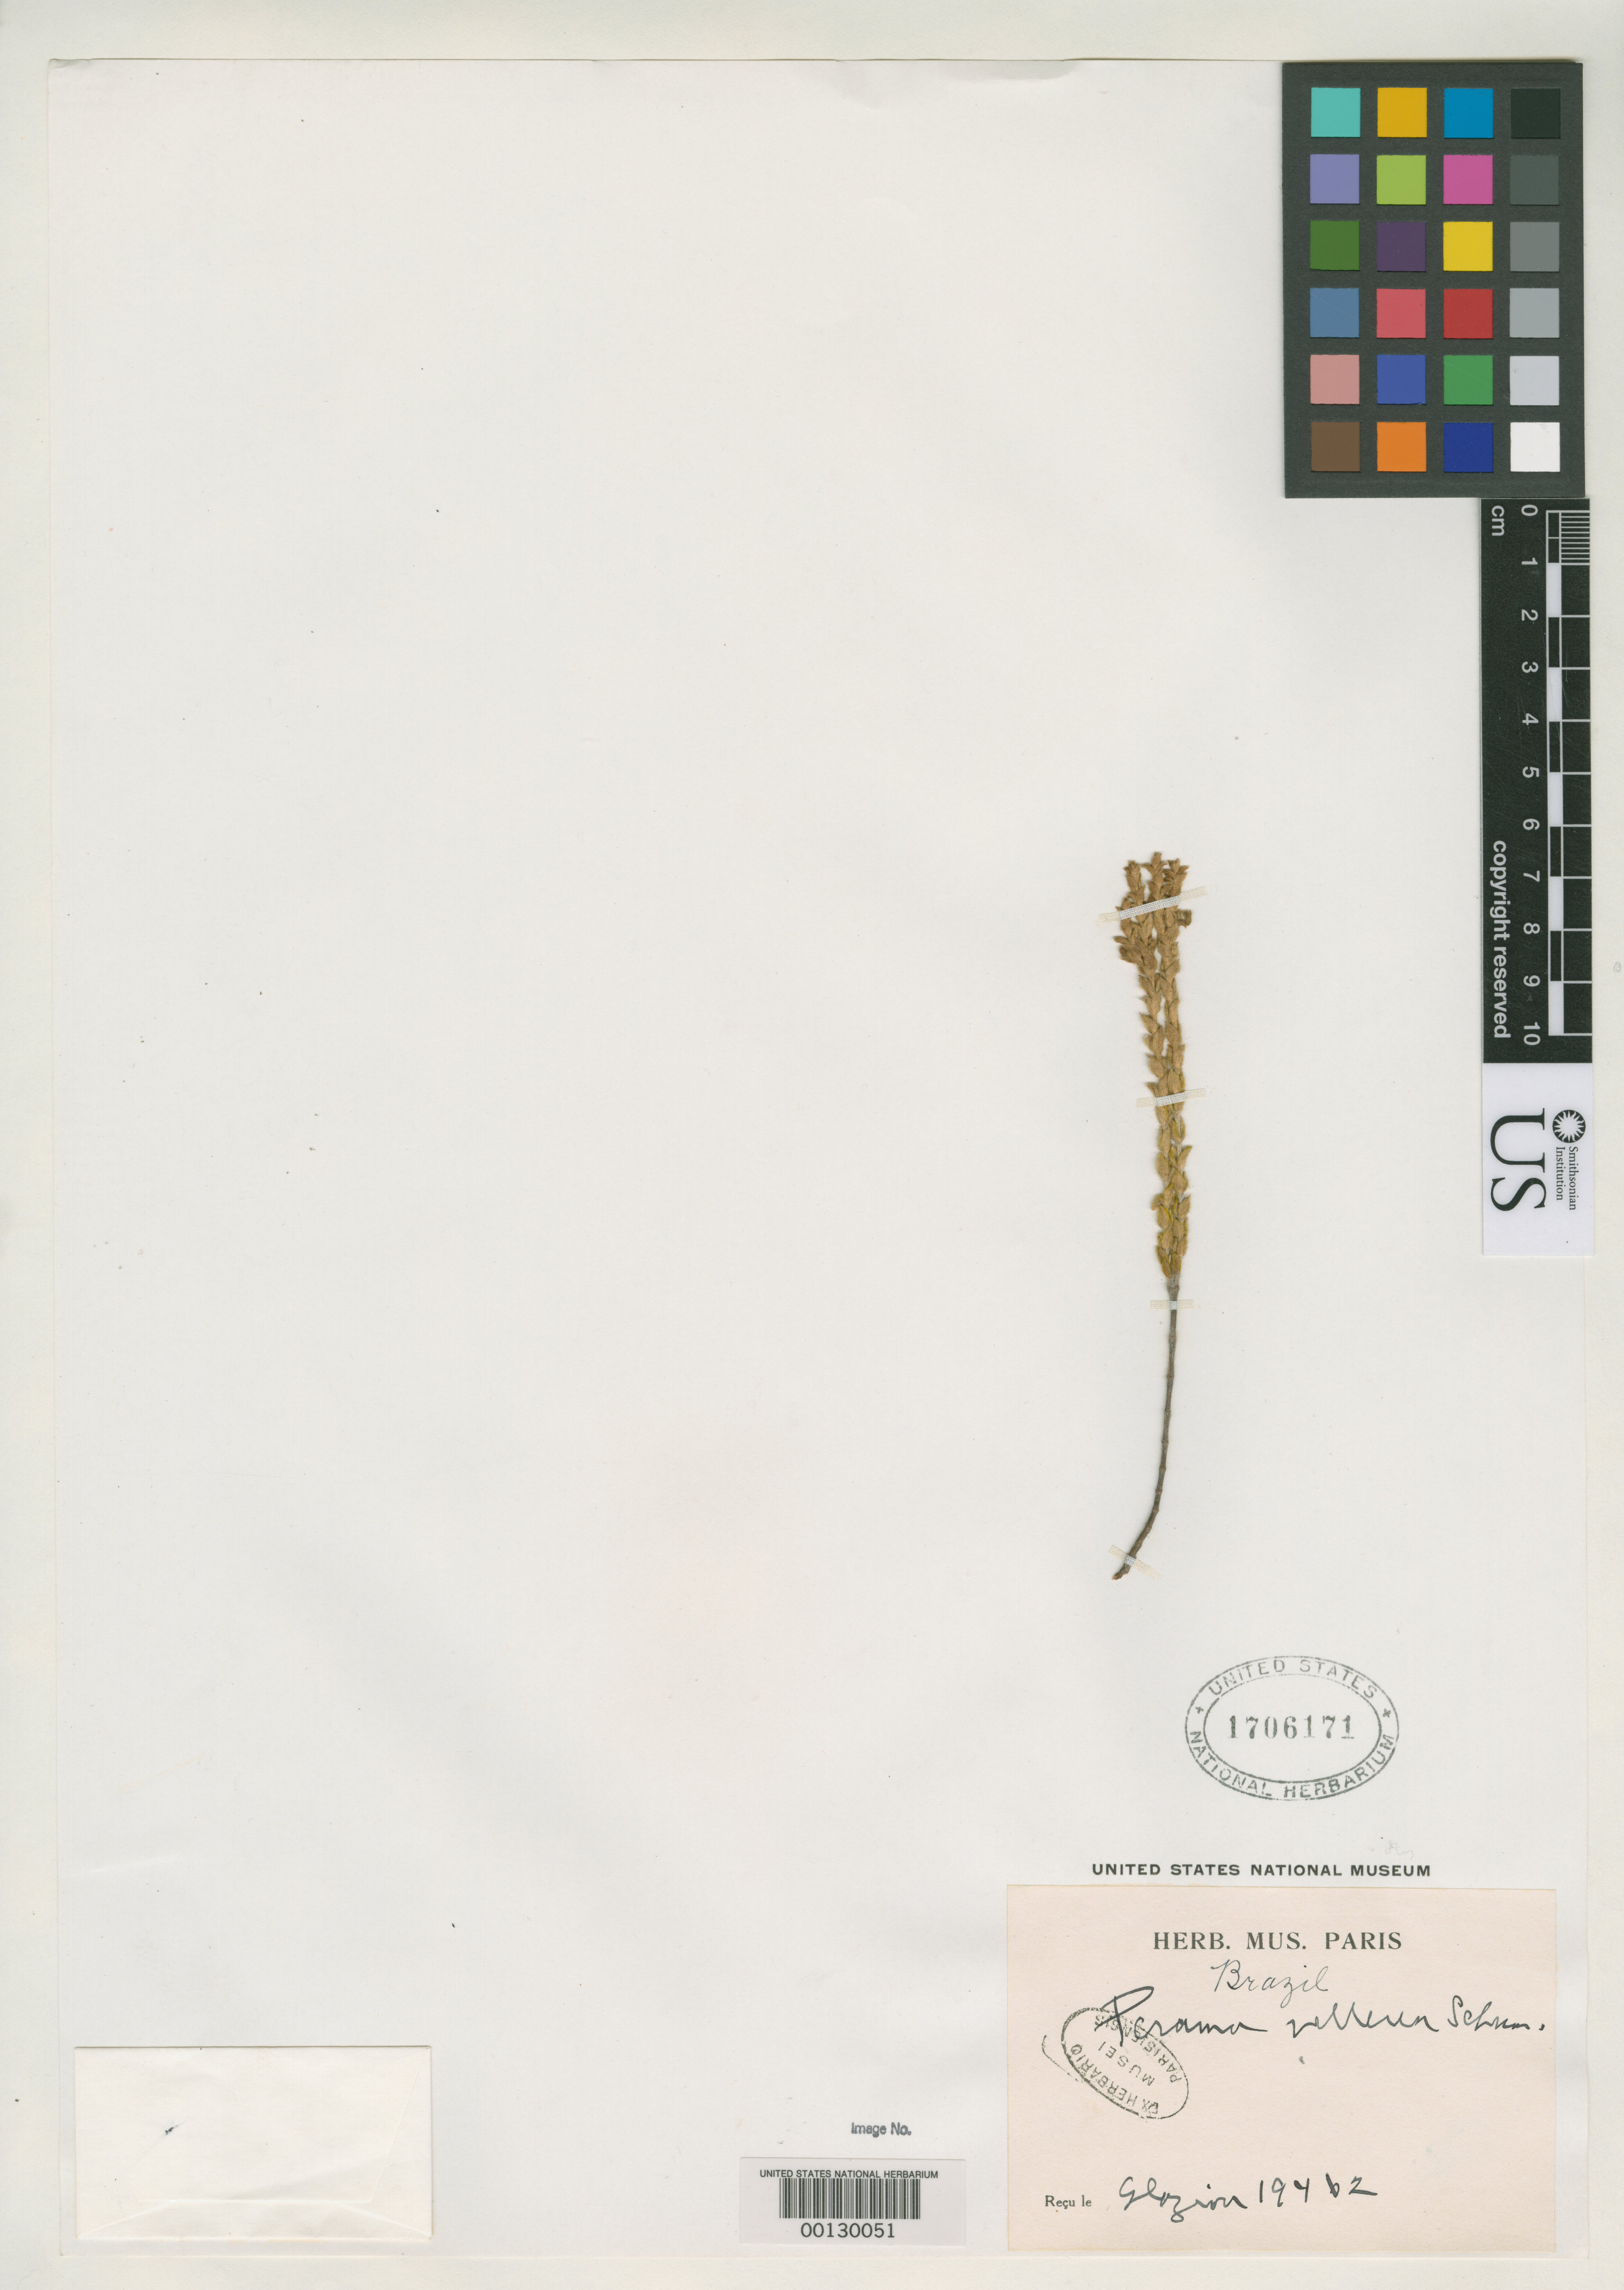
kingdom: Plantae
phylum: Tracheophyta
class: Magnoliopsida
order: Gentianales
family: Rubiaceae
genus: Perama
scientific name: Perama vellerea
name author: K. Schum.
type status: Type Fragment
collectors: A. F. M. Glaziou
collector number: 19462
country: Brazil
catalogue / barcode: US 1706171